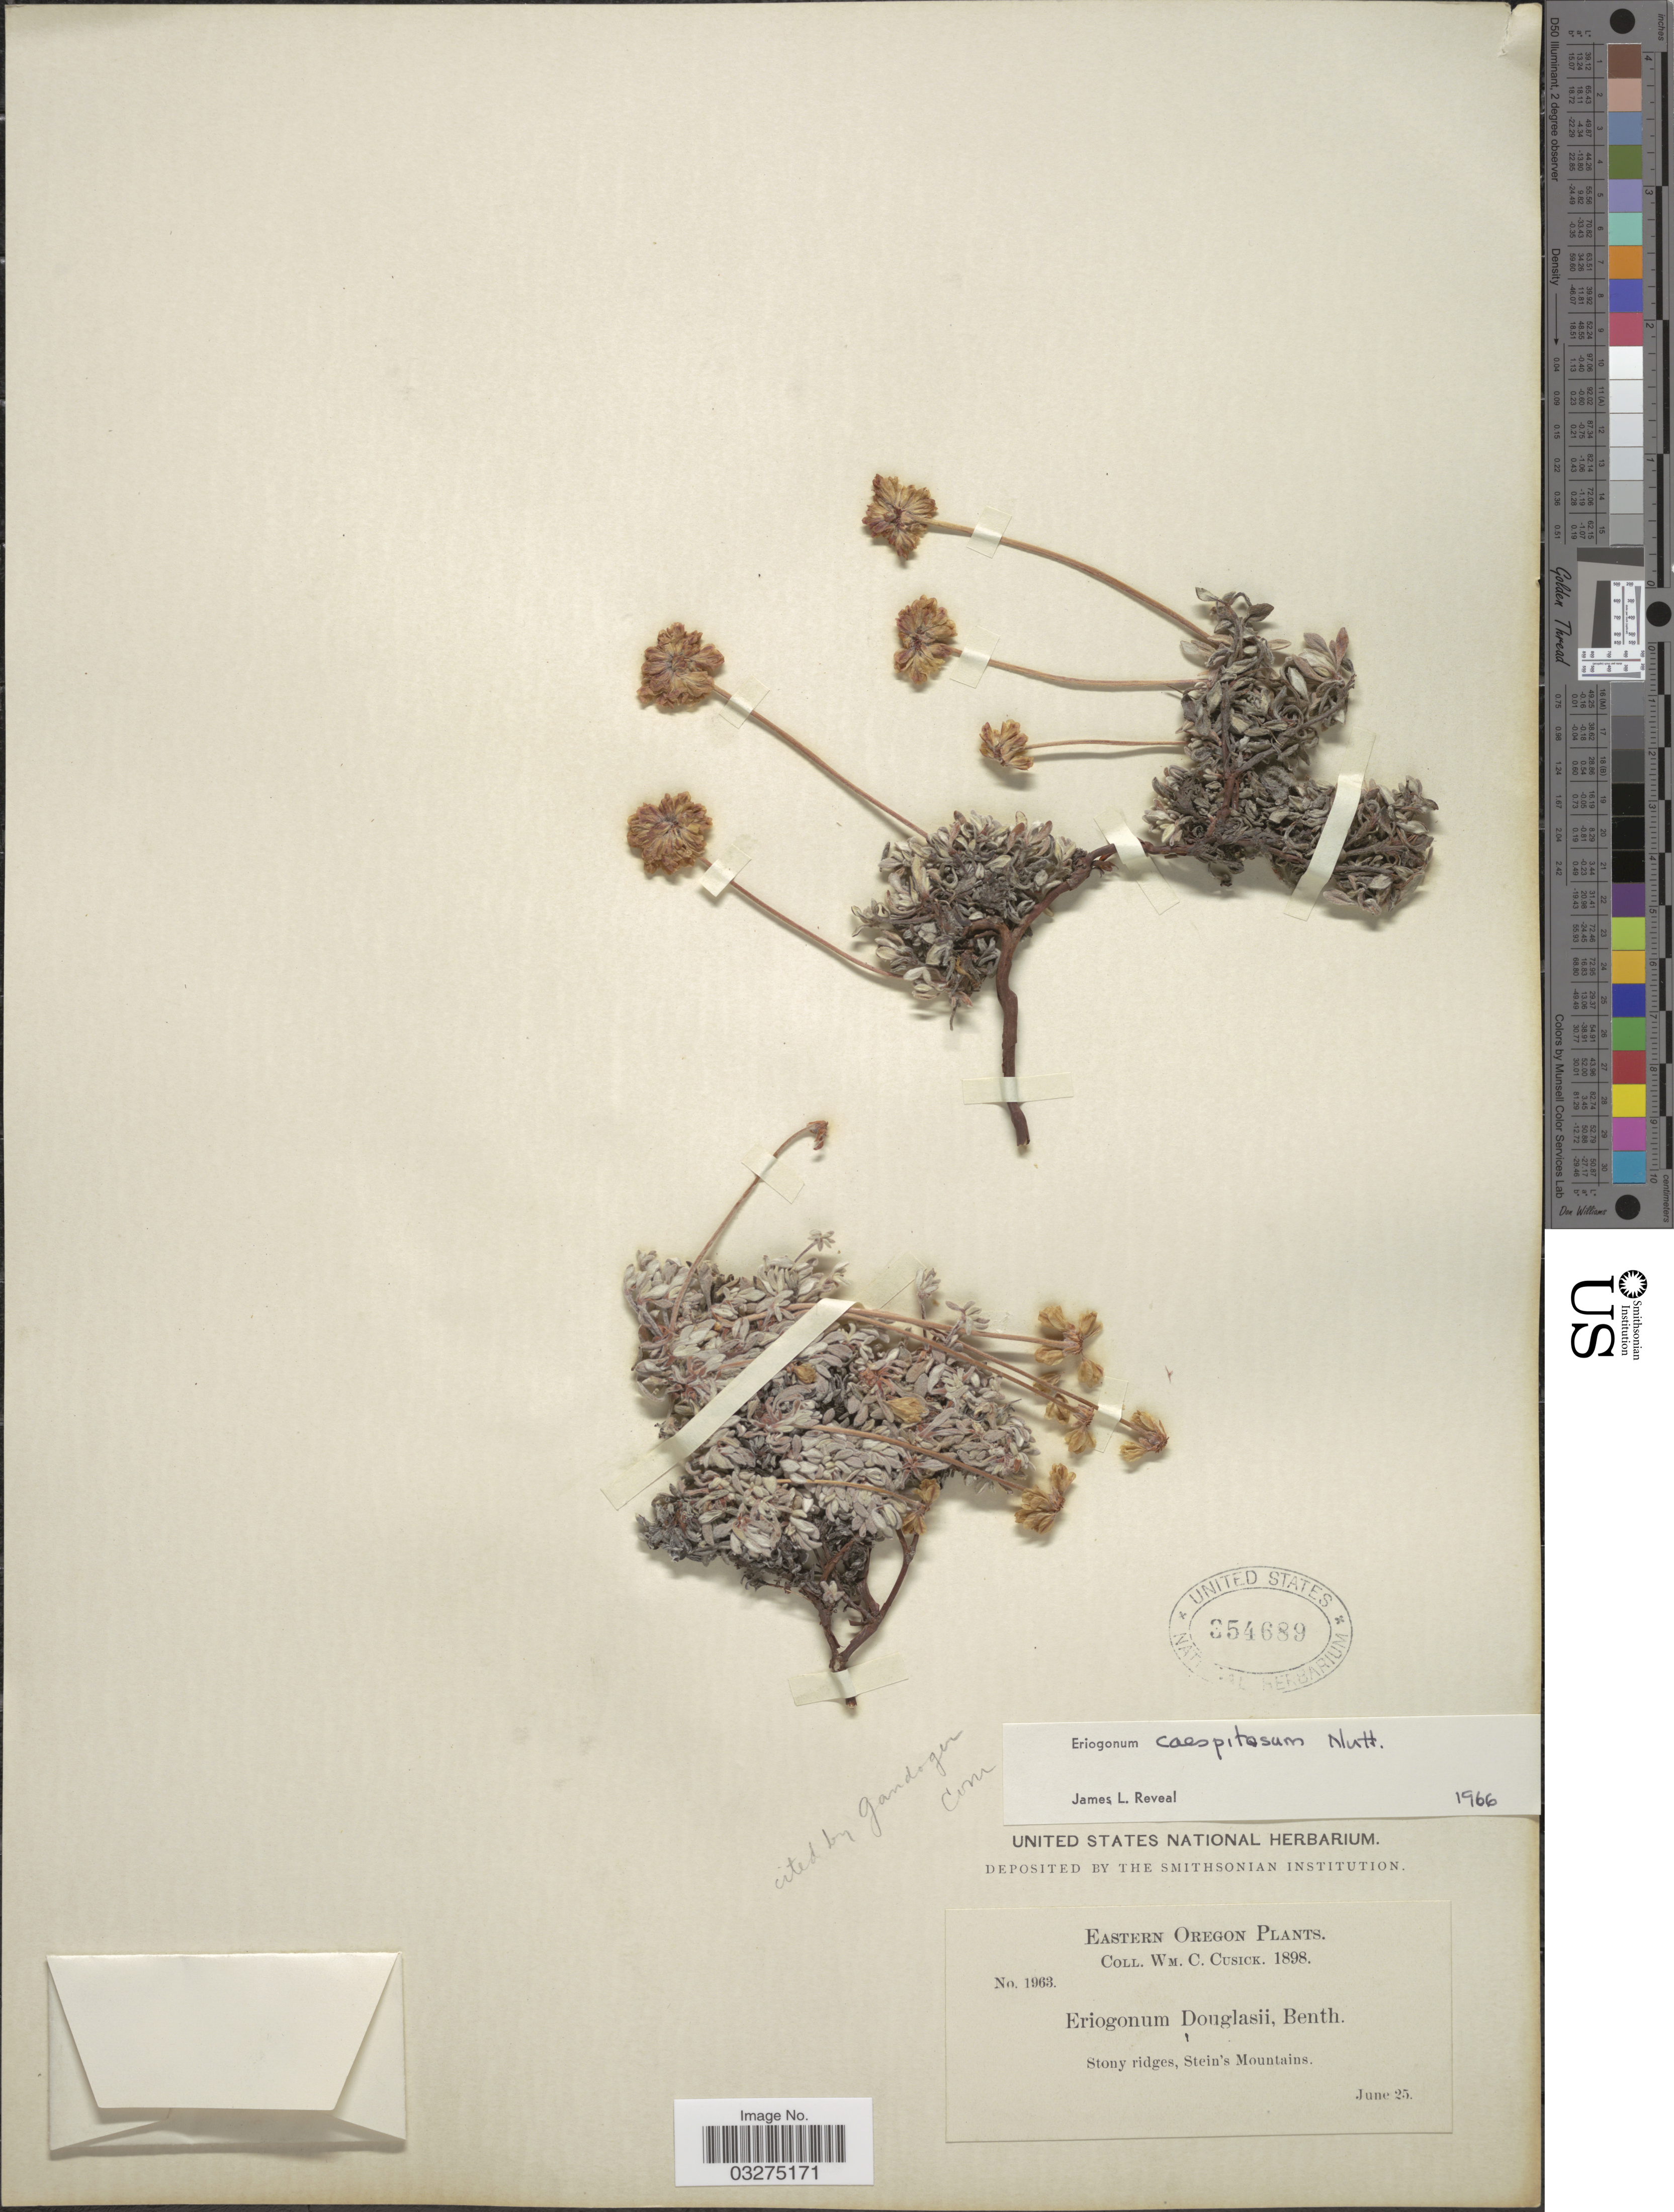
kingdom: Plantae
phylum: Tracheophyta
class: Magnoliopsida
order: Caryophyllales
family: Polygonaceae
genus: Eriogonum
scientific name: Eriogonum caespitosum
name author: Nutt.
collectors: W. C. Cusick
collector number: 1963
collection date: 1898-06-25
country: United States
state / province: Oregon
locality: Eastern Oregon, Stony ridges, Stein's Mountains.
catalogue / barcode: US 354689